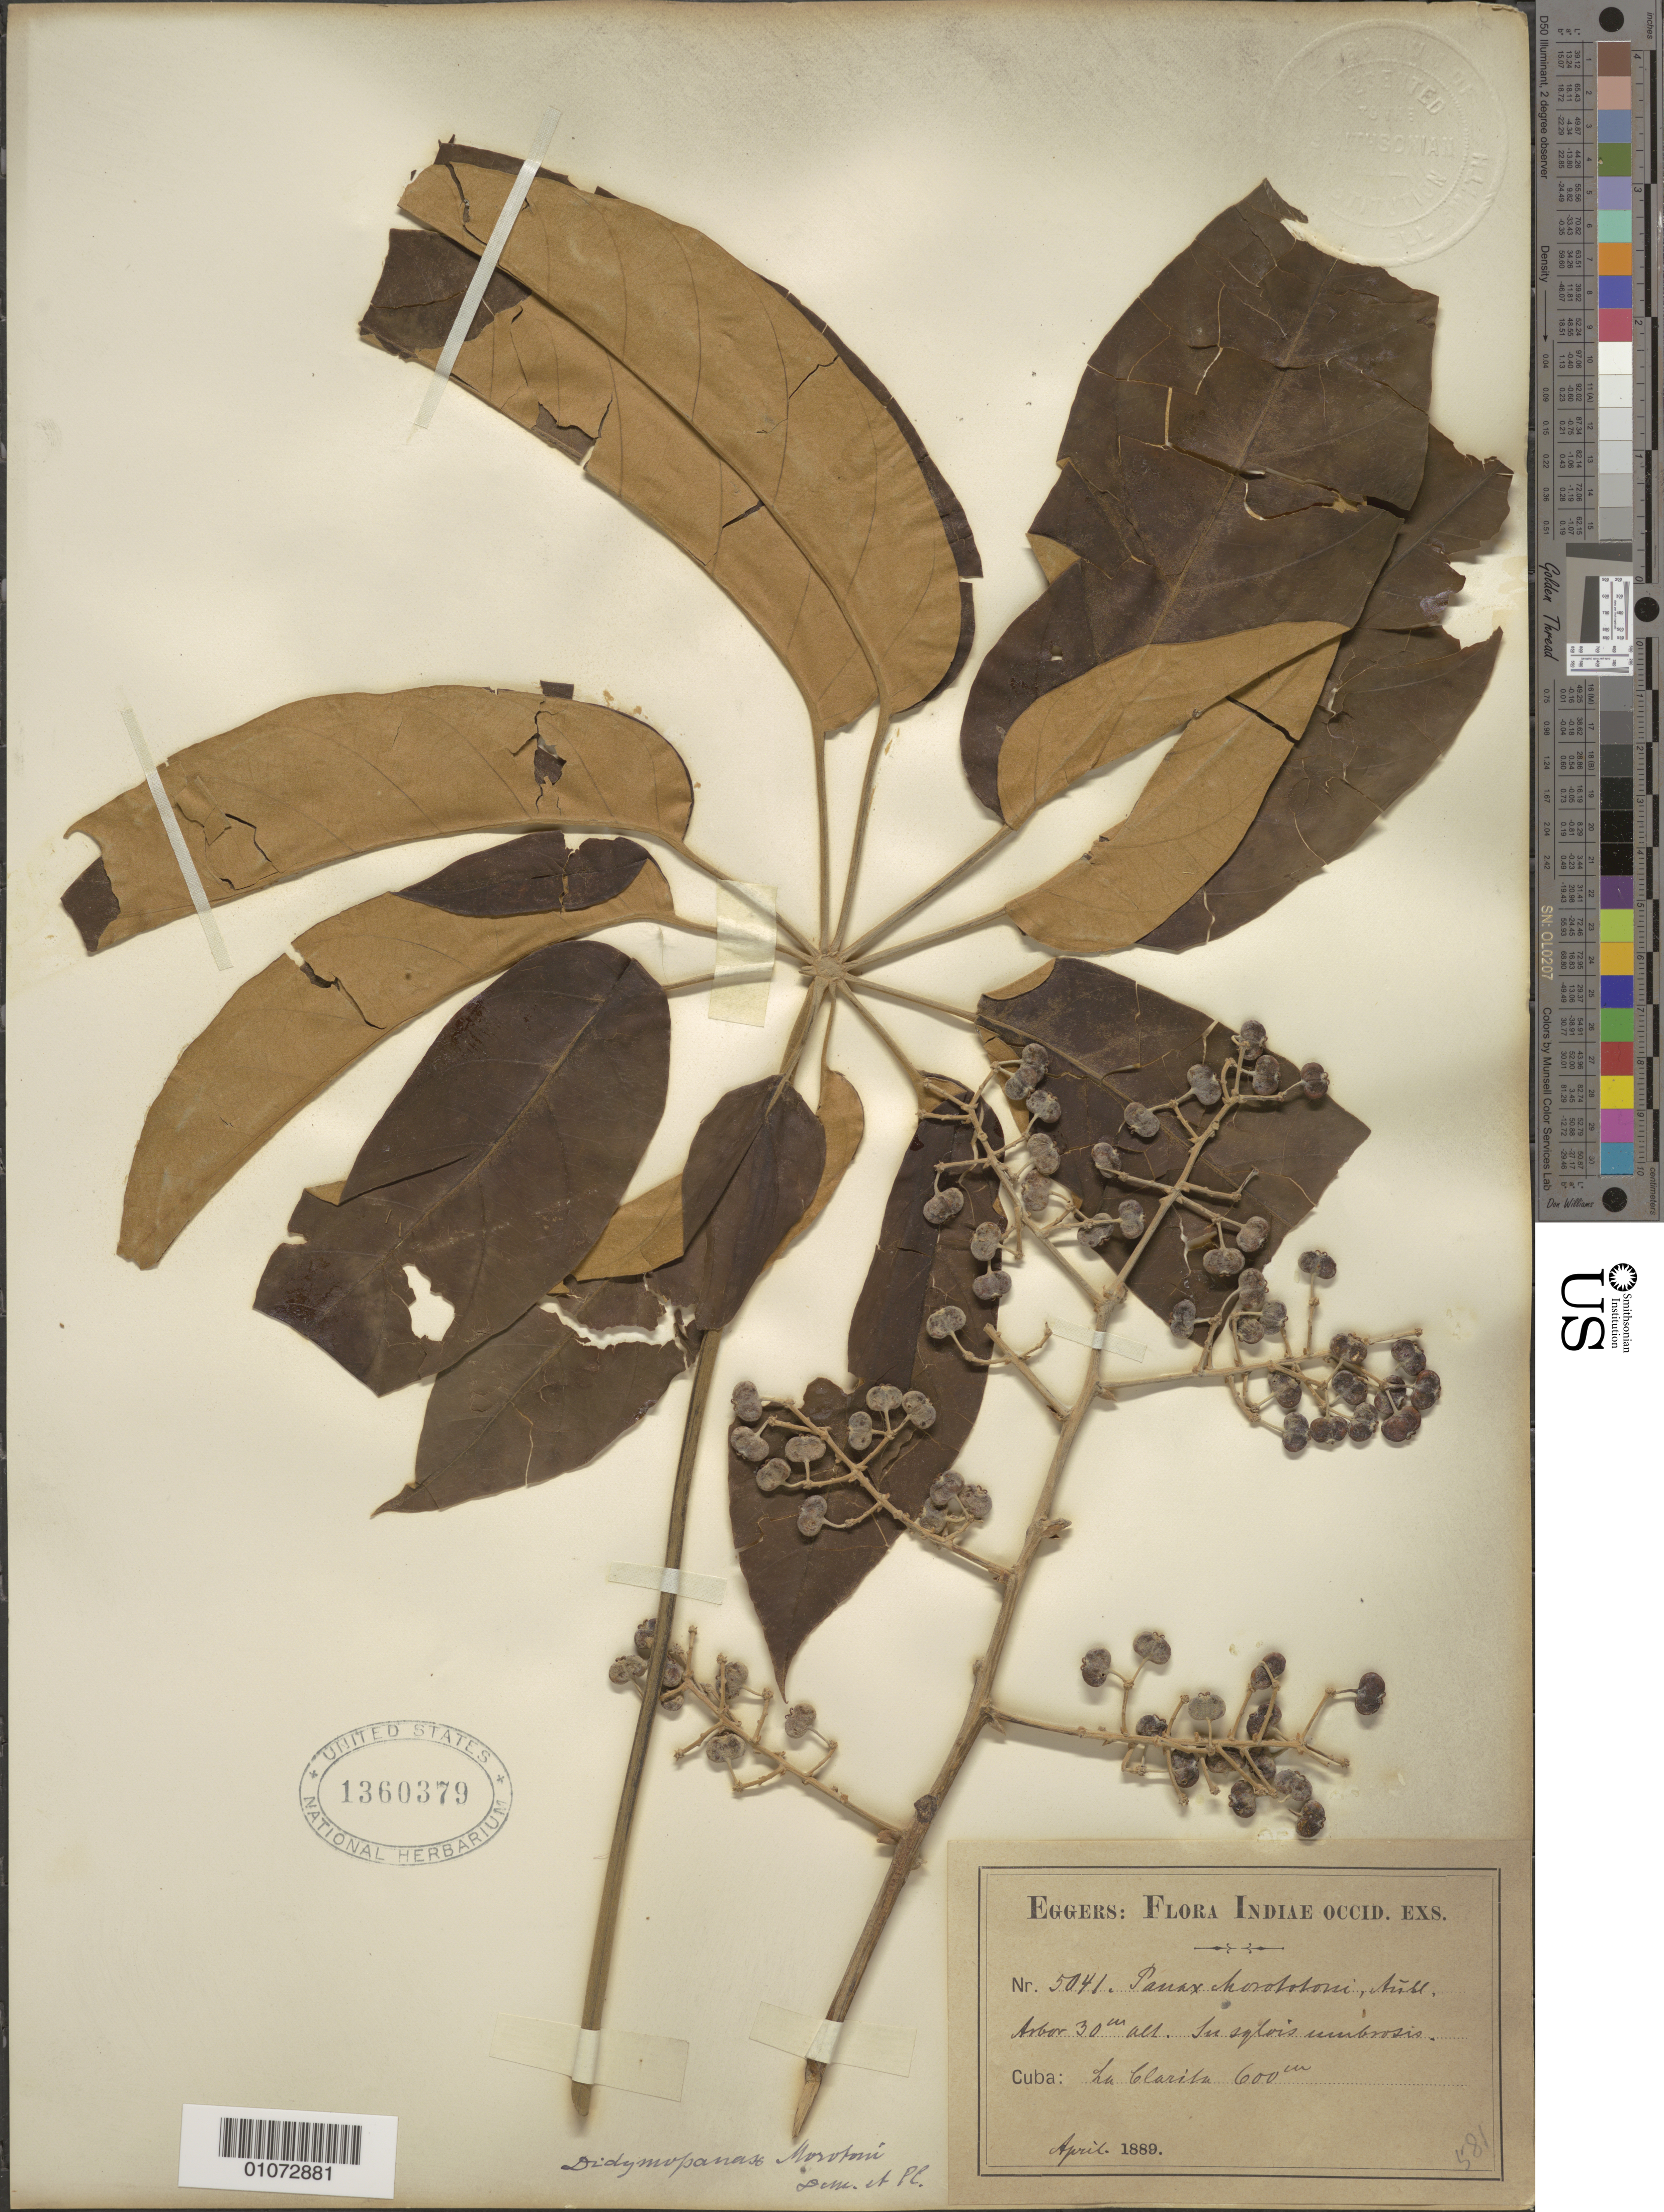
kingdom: Plantae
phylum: Tracheophyta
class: Magnoliopsida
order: Apiales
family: Araliaceae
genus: Didymopanax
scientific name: Didymopanax morototoni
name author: (Aubl.) Decne. & Planch.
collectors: H. F. A. von Eggers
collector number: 5041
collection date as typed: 01 Apr 1889 to 30 Apr 1889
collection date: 1889-04-01/1889-04-30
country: Cuba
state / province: Guantánamo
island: Cuba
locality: La Clarita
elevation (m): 600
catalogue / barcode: US 1360379